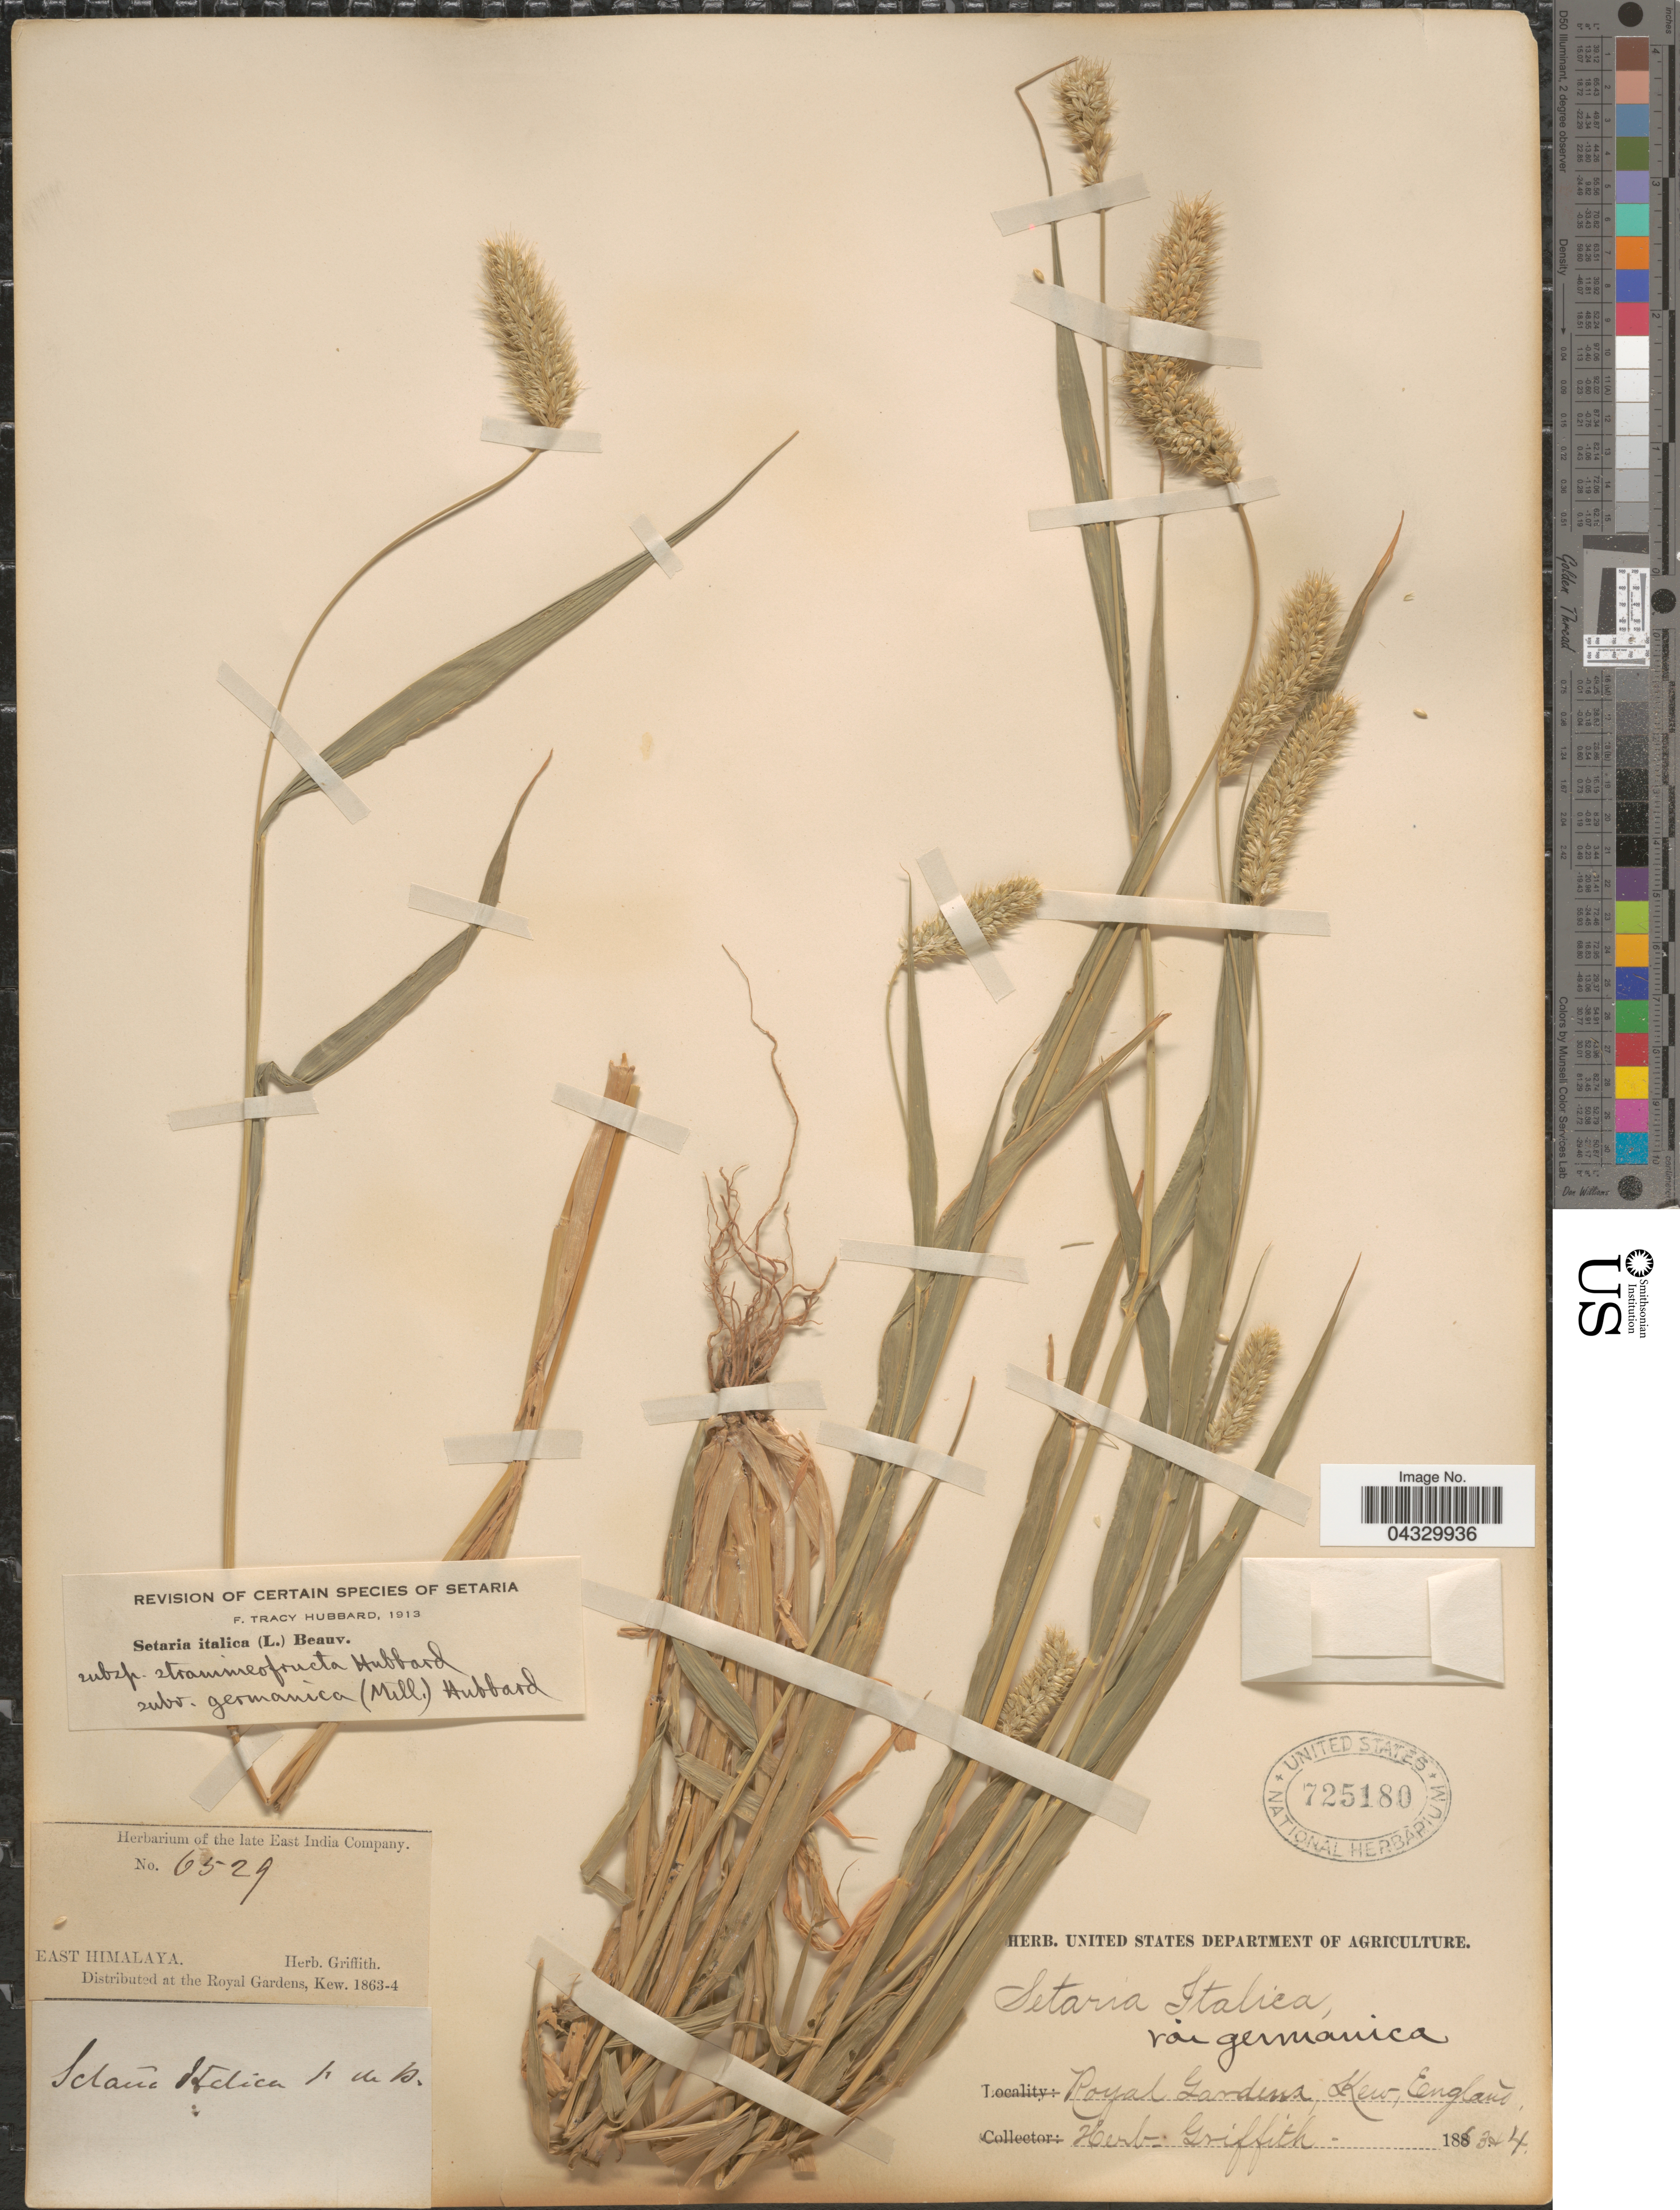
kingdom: Plantae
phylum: Tracheophyta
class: Liliopsida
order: Poales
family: Poaceae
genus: Setaria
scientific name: Setaria italica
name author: (L.) P. Beauv.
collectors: ex herb. Griffith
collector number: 6529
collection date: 1824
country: United Kingdom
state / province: England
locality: Royal Gardens, Kew. East Himalaya.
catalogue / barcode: US 725180